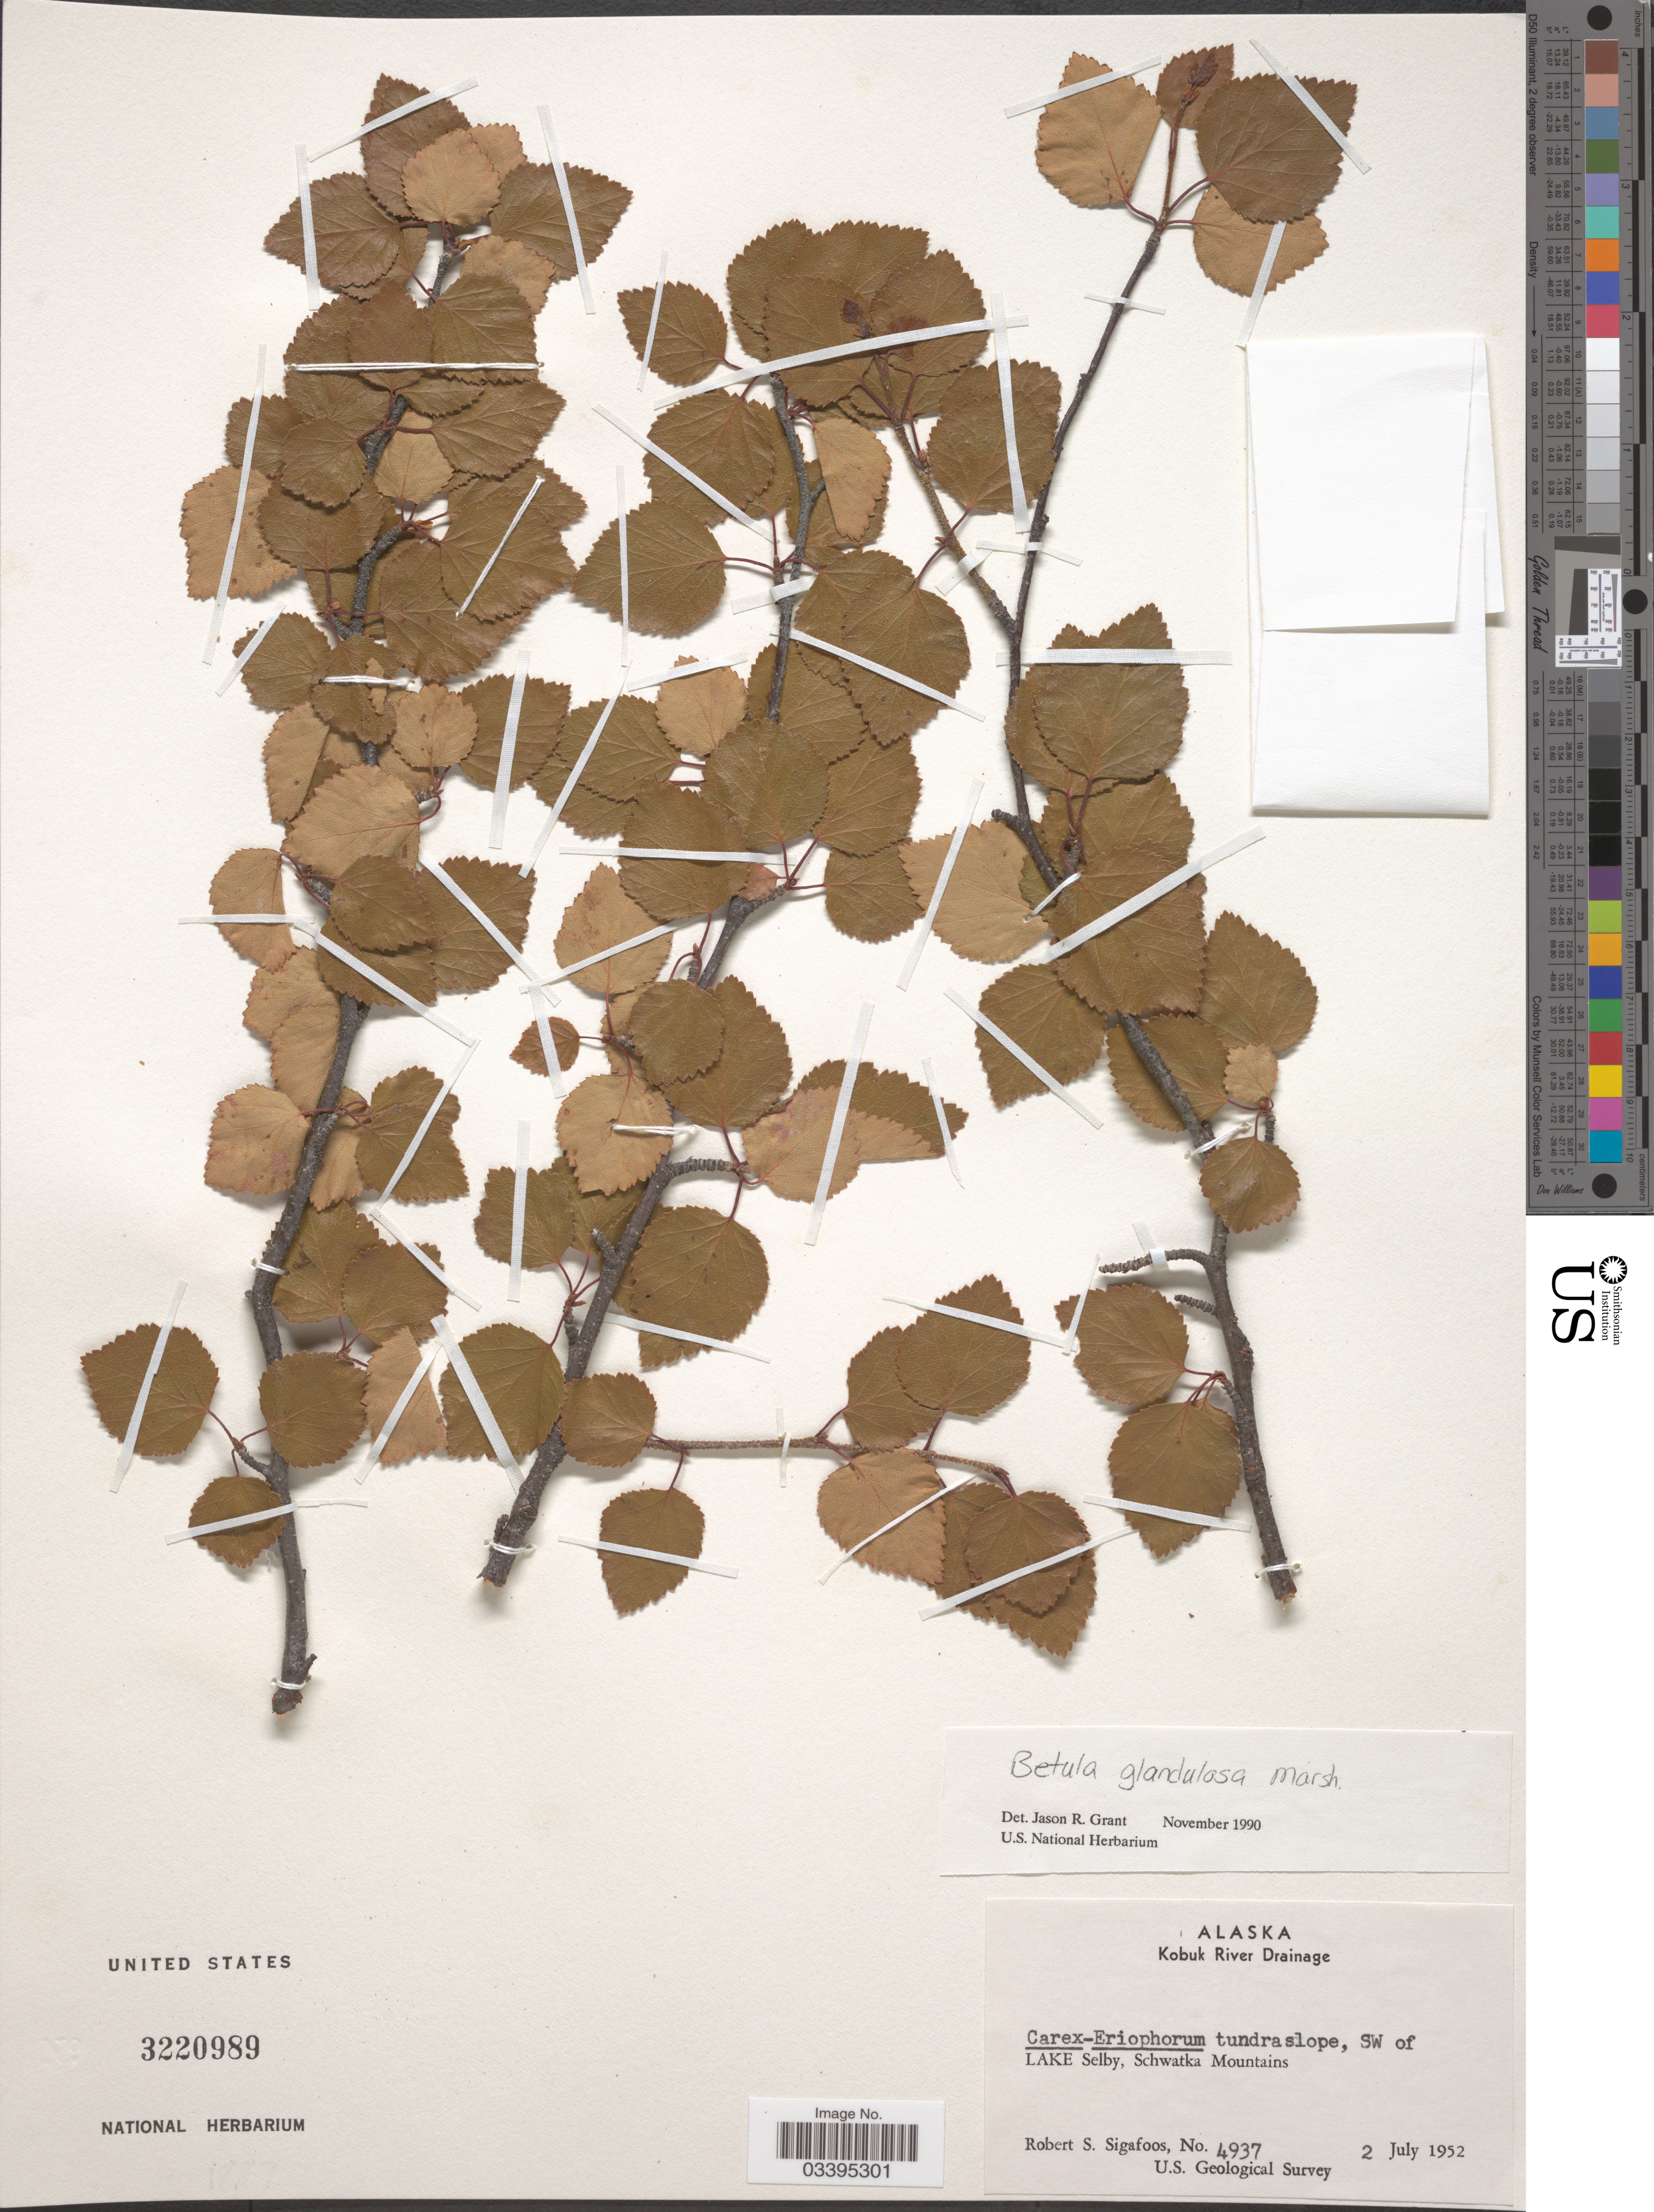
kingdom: Plantae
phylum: Tracheophyta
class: Magnoliopsida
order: Fagales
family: Betulaceae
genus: Betula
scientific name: Betula glandulosa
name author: Michx.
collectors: R. Sigafoos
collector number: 4937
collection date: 1952-07-02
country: United States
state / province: Alaska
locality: Kobuk River Drainage. SW of Lake Selby, Schwatka Mountains.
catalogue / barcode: US 3220989